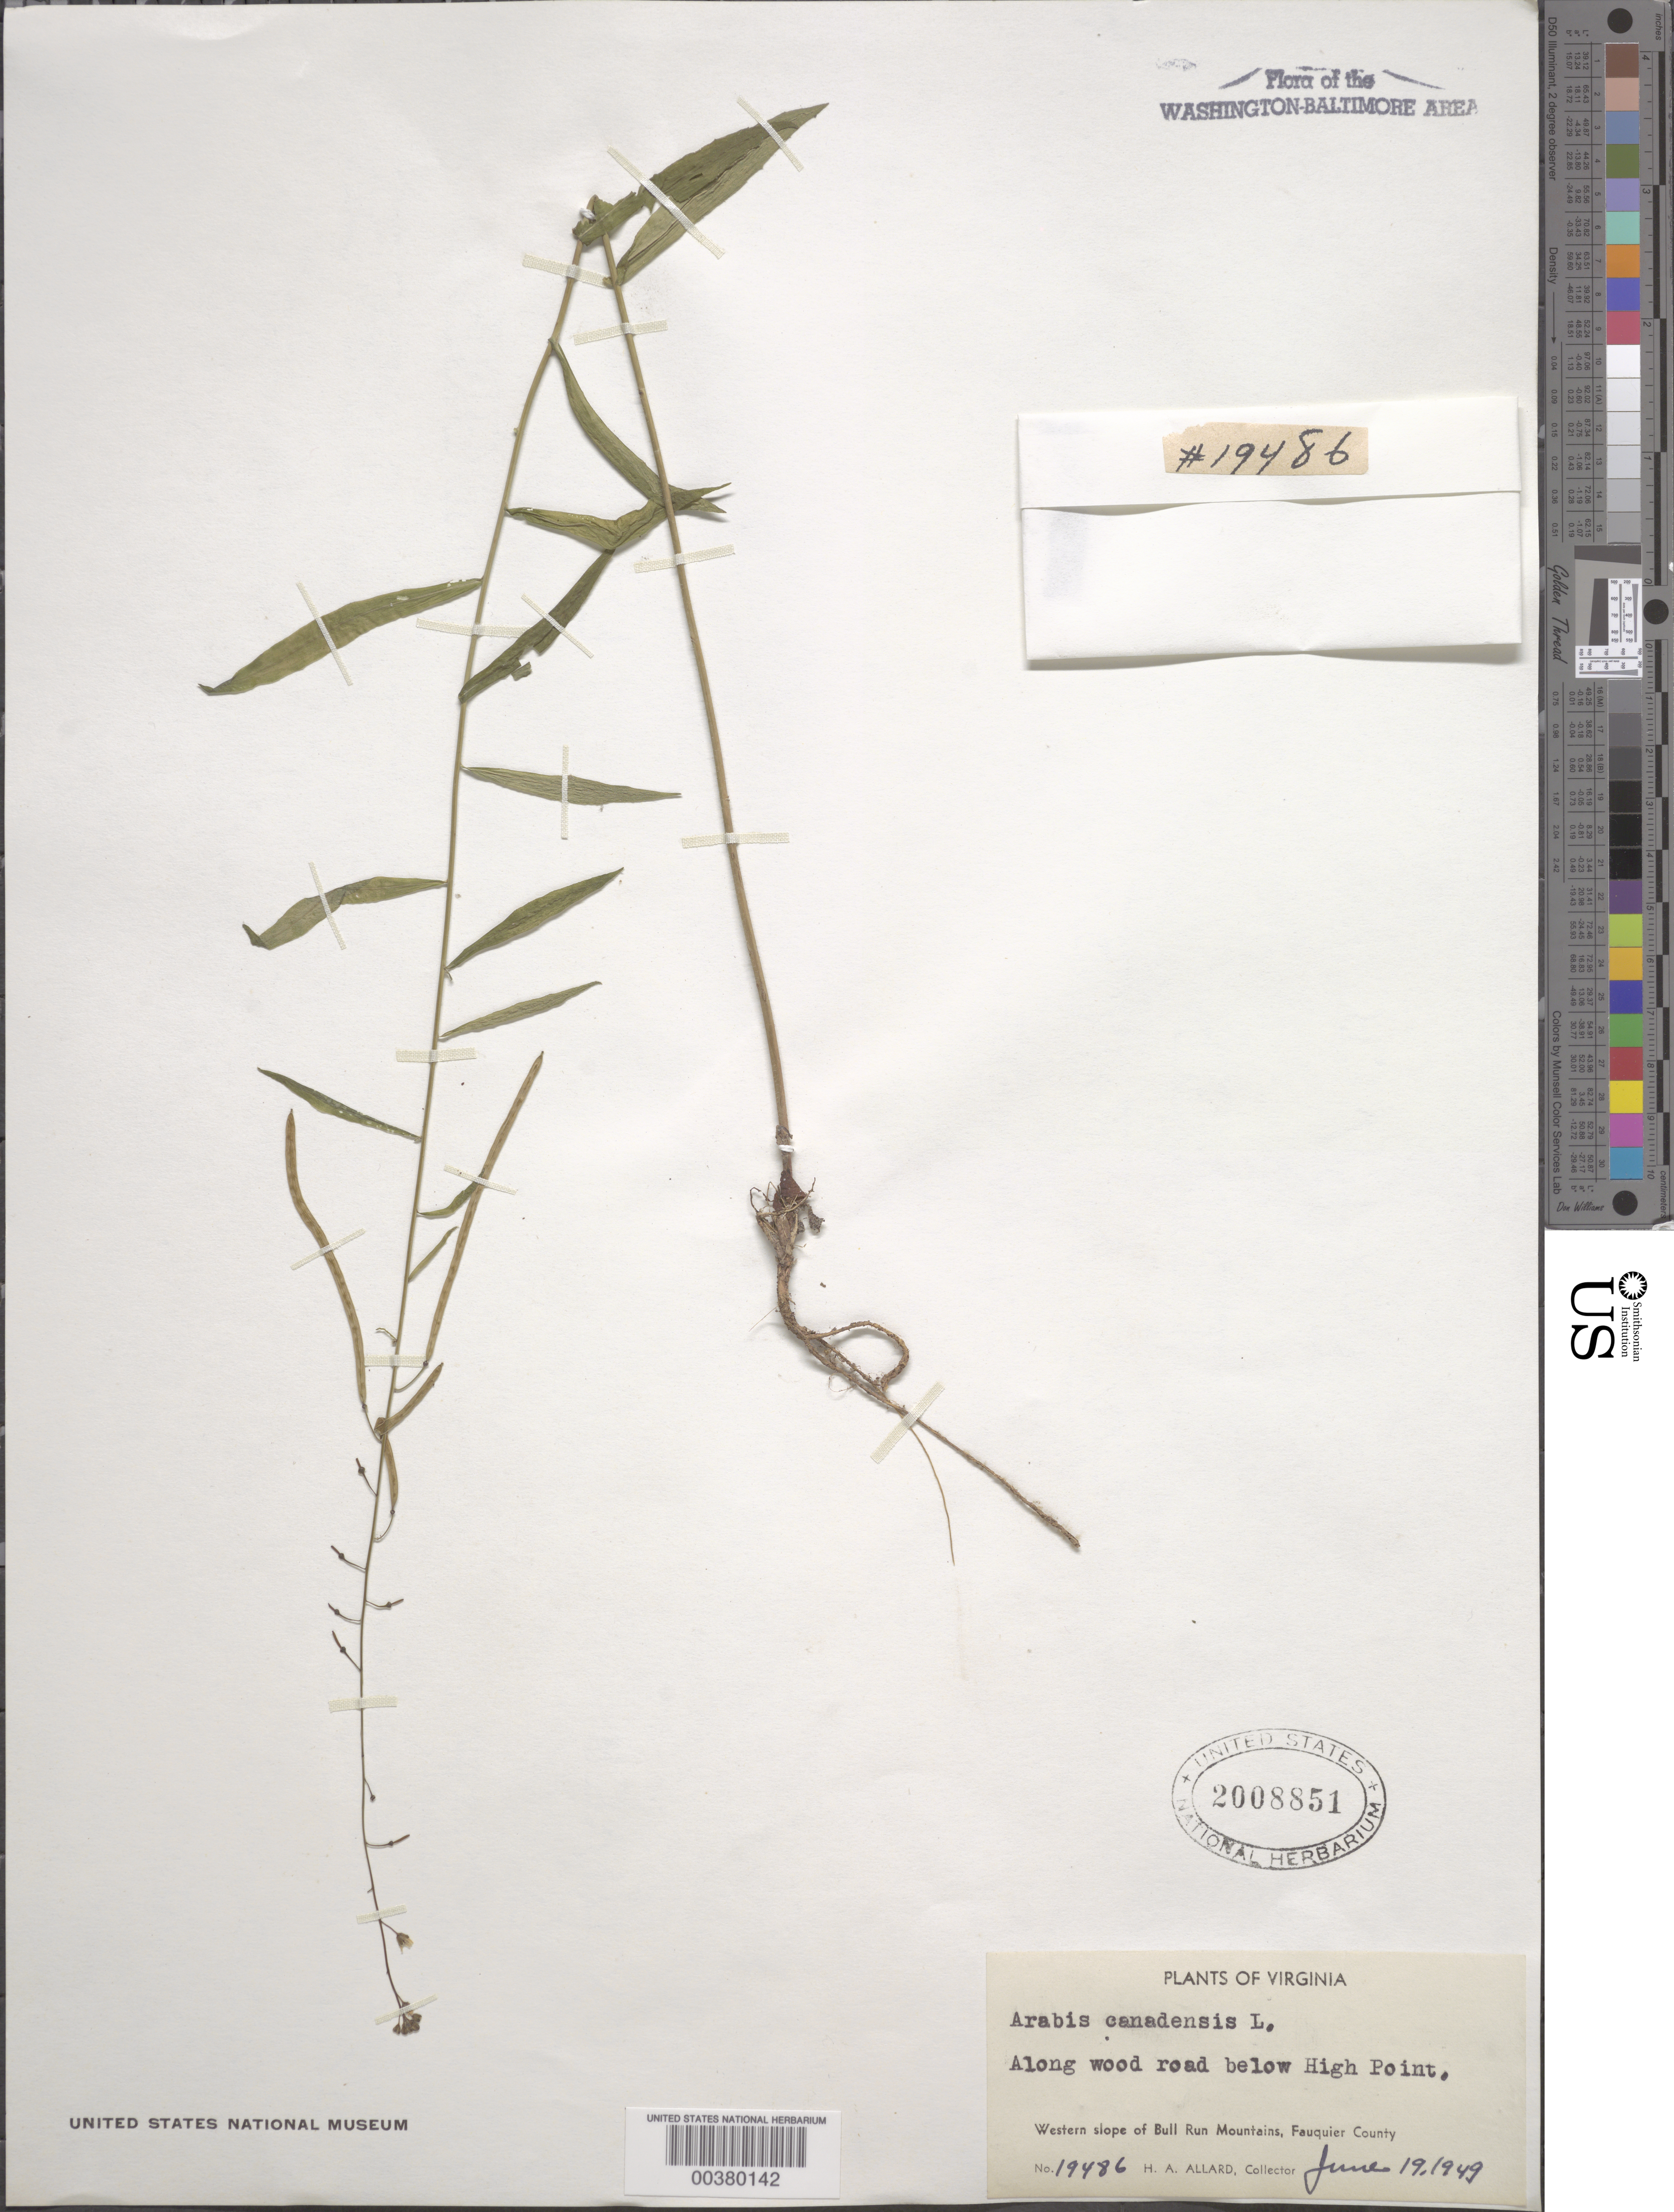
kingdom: Plantae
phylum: Tracheophyta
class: Magnoliopsida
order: Brassicales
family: Brassicaceae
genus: Boechera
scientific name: Boechera canadensis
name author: (L.) Al-Shehbaz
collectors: H. A. Allard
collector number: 19486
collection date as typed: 19 Jun 1949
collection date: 1949-06-19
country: United States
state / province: Virginia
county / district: Fauquier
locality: Below High Point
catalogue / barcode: US 2008851